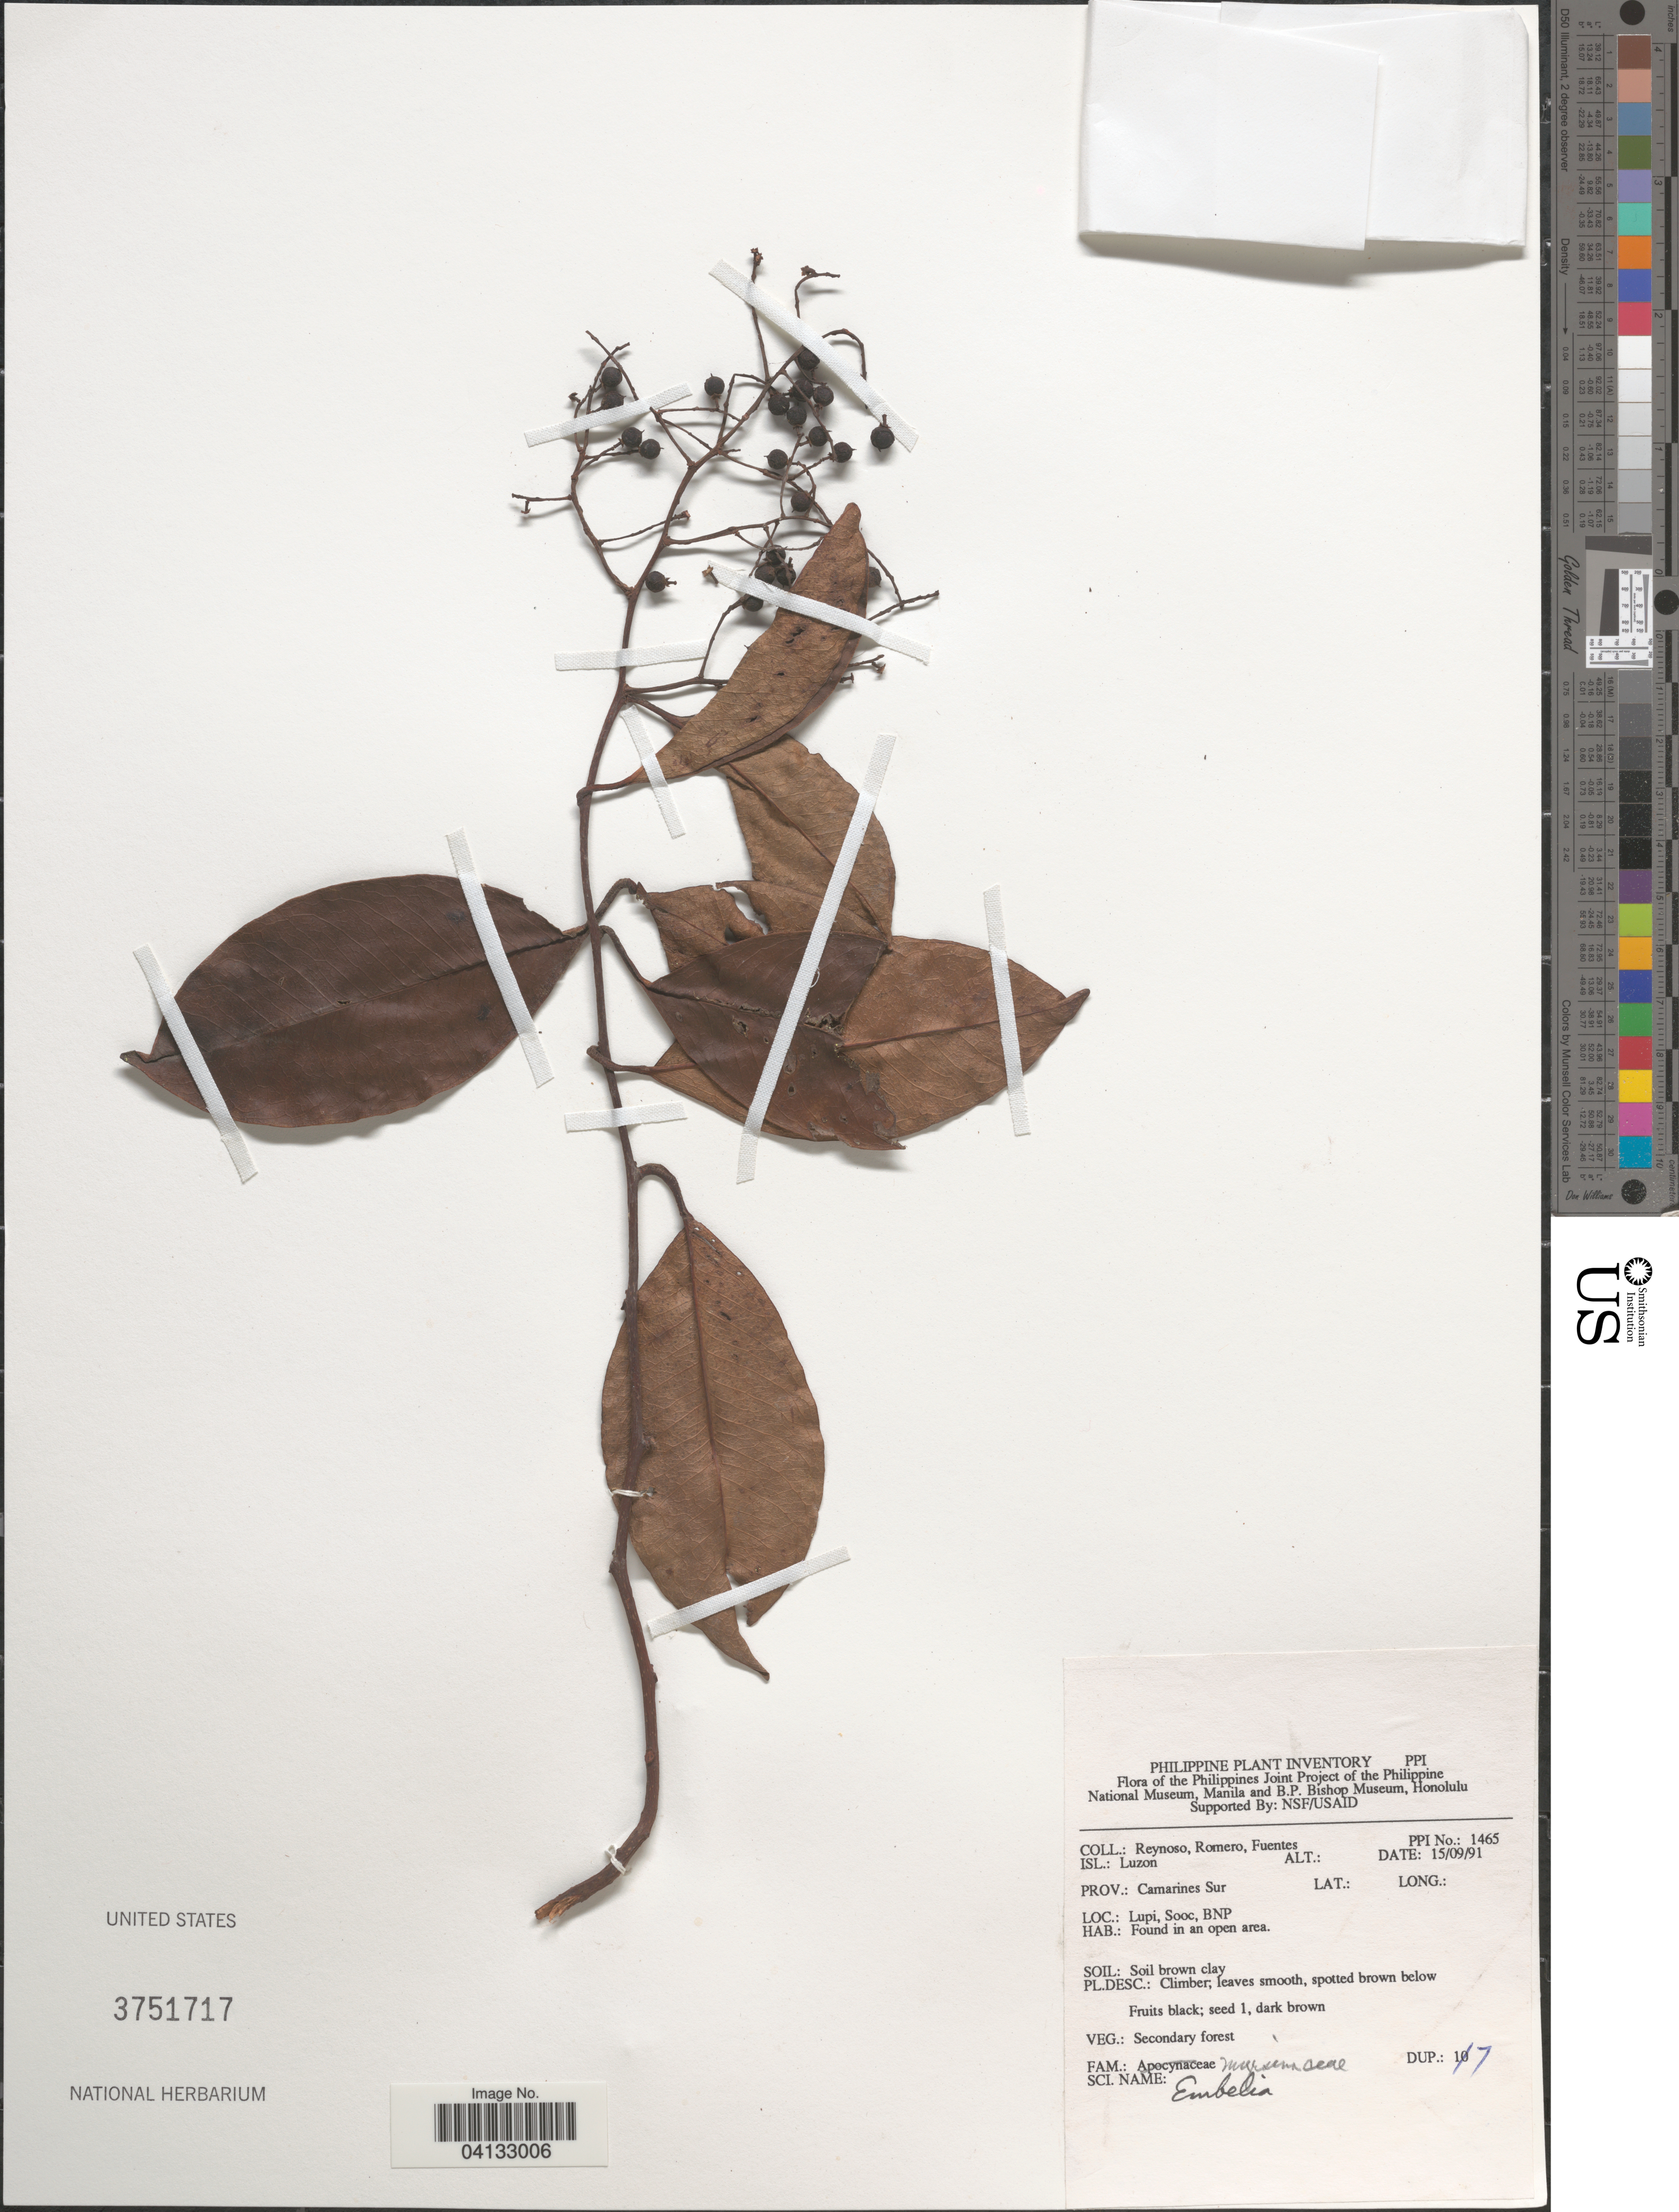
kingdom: Plantae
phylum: Tracheophyta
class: Magnoliopsida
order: Ericales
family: Primulaceae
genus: Embelia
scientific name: Embelia sp.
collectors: E. Reynoso, -. Romero & -. Fuentes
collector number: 1465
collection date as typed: Transcribed d/m/y: 15/9/91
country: Philippines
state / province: Bicol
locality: Isl.: Luzon. Prov.: Camarines Sur. Lupi, Sooc, BNP.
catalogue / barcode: US 3751717